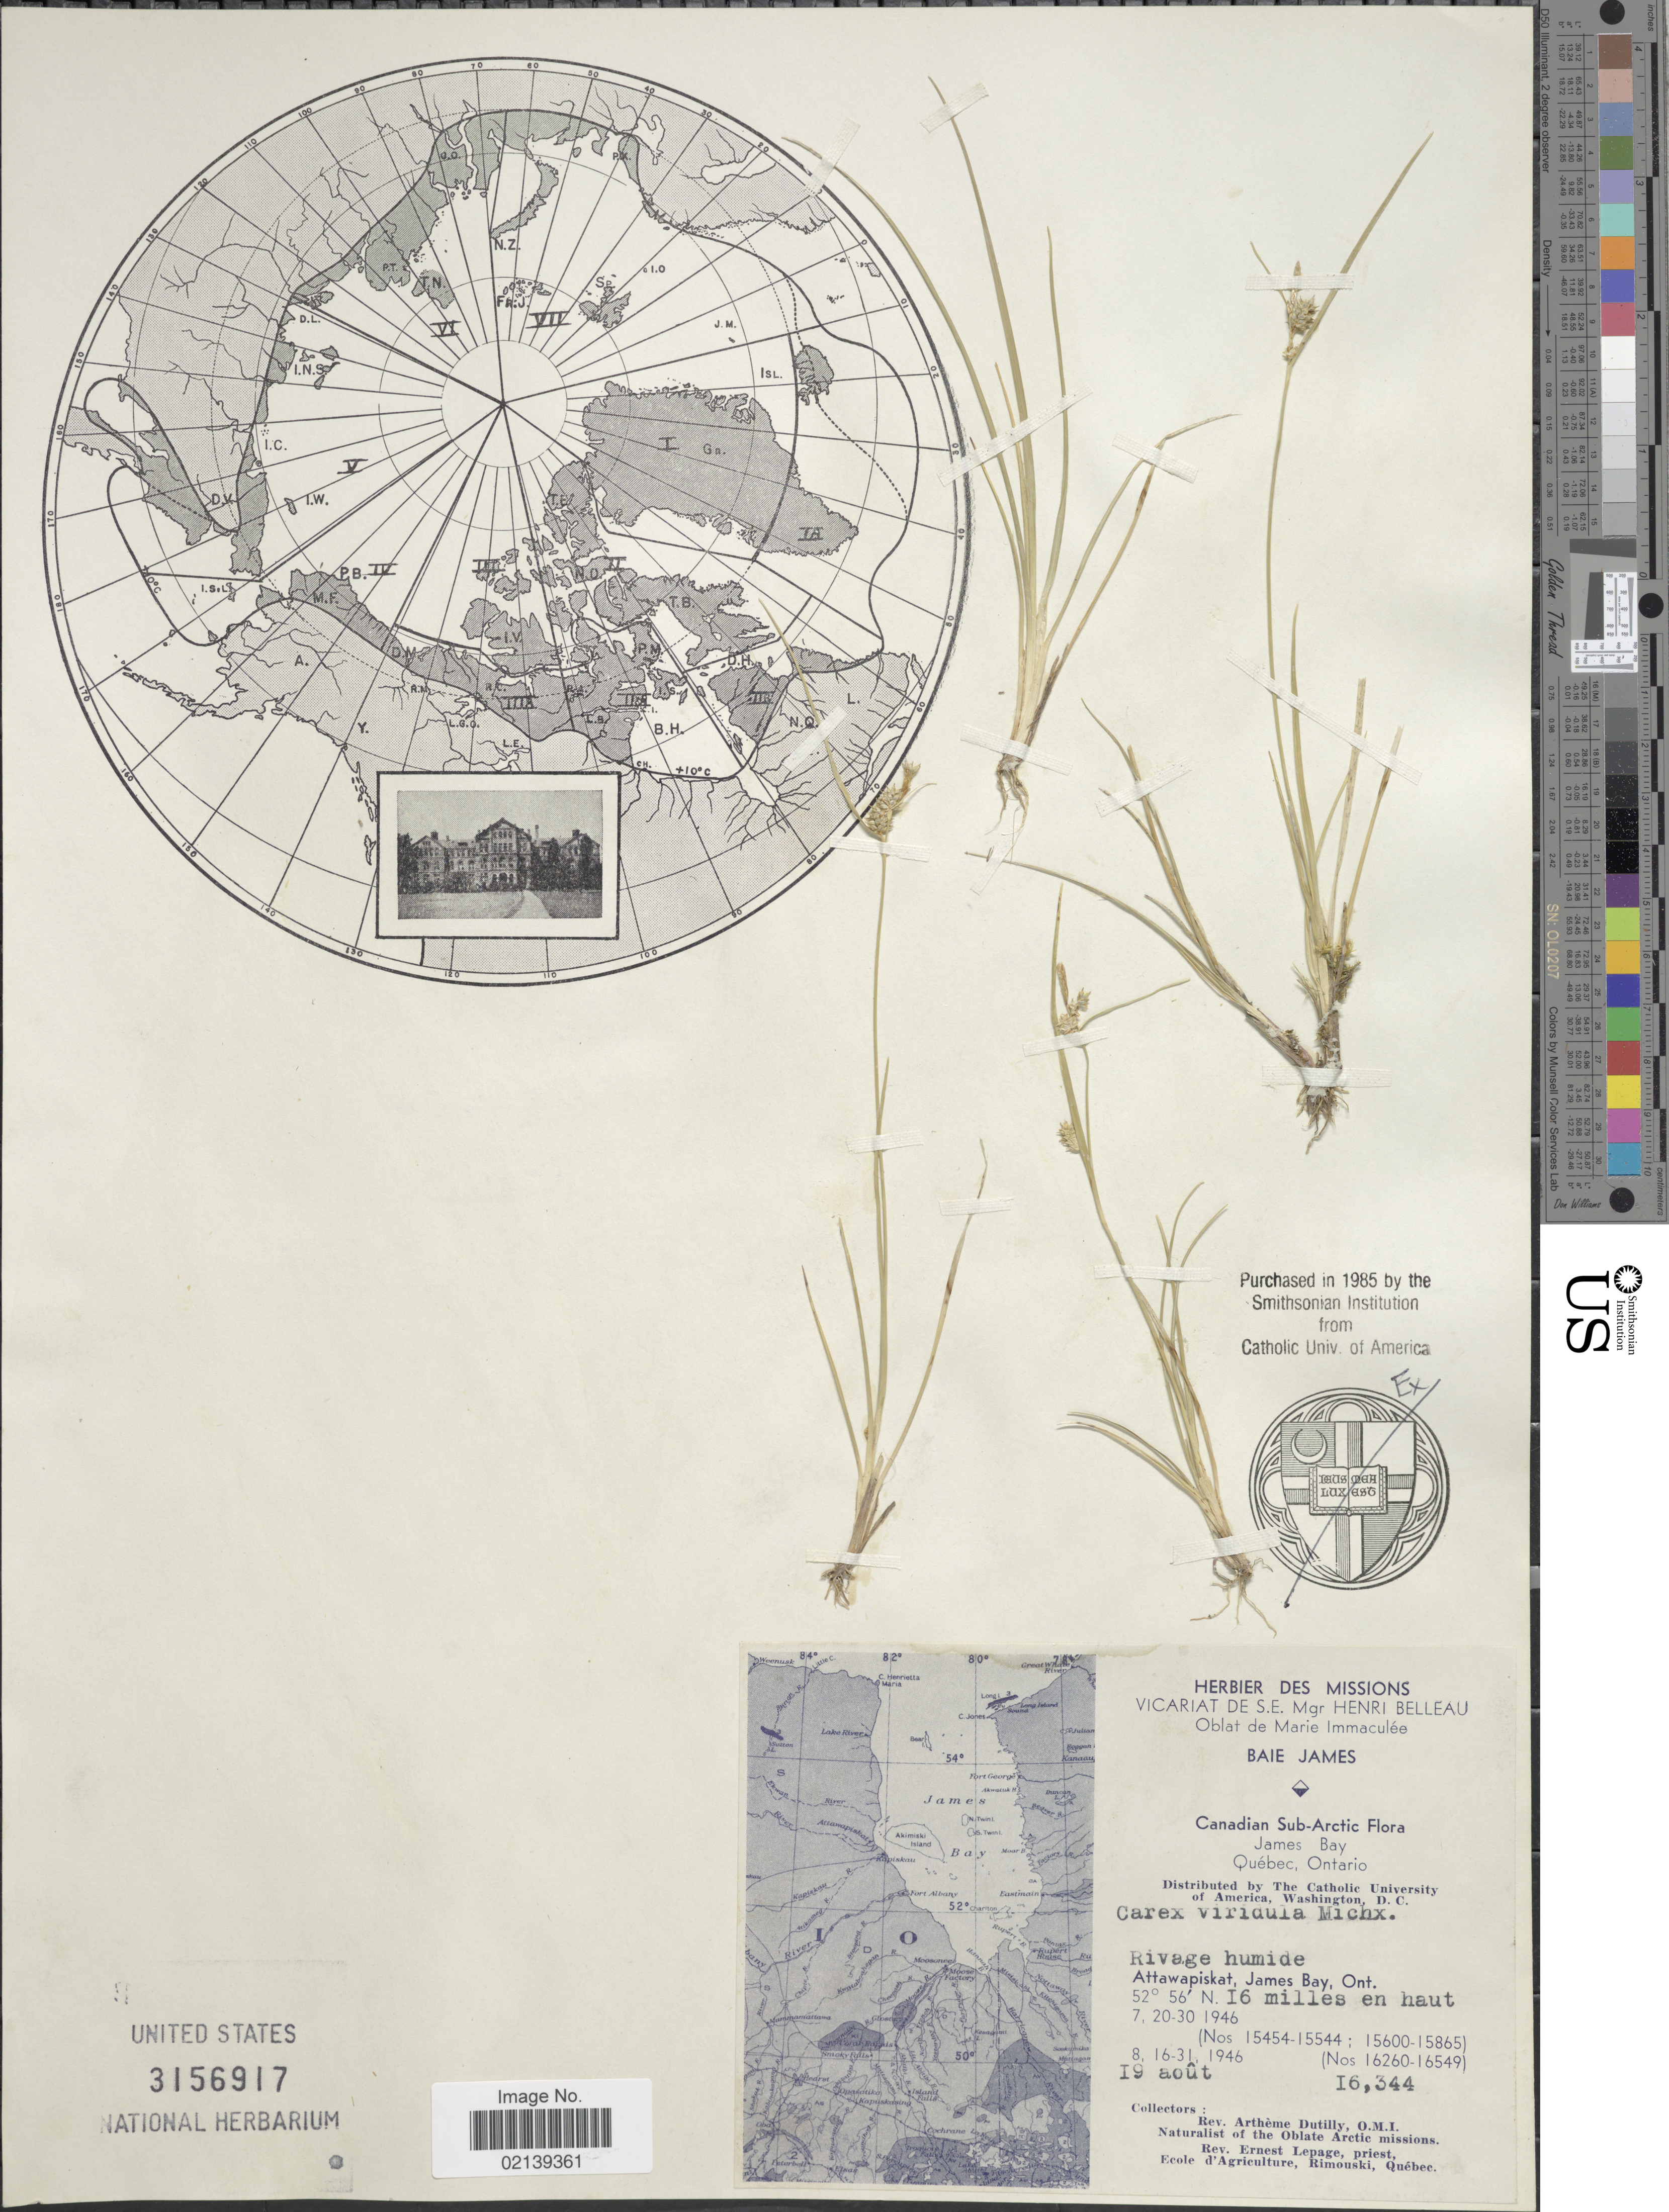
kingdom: Plantae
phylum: Tracheophyta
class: Liliopsida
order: Poales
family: Cyperaceae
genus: Carex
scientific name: Carex oederi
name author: Retz.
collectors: A. Dutilly & E. Lepage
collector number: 16344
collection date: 1946-08-16/1946-08-31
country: Canada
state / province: Ontario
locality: Baie James, Canadian Sub-Arctic, James Bay, Quebec, Ontario, Rivage humide, Attawapiskat, James Bay, Ont.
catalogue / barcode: US 3156917